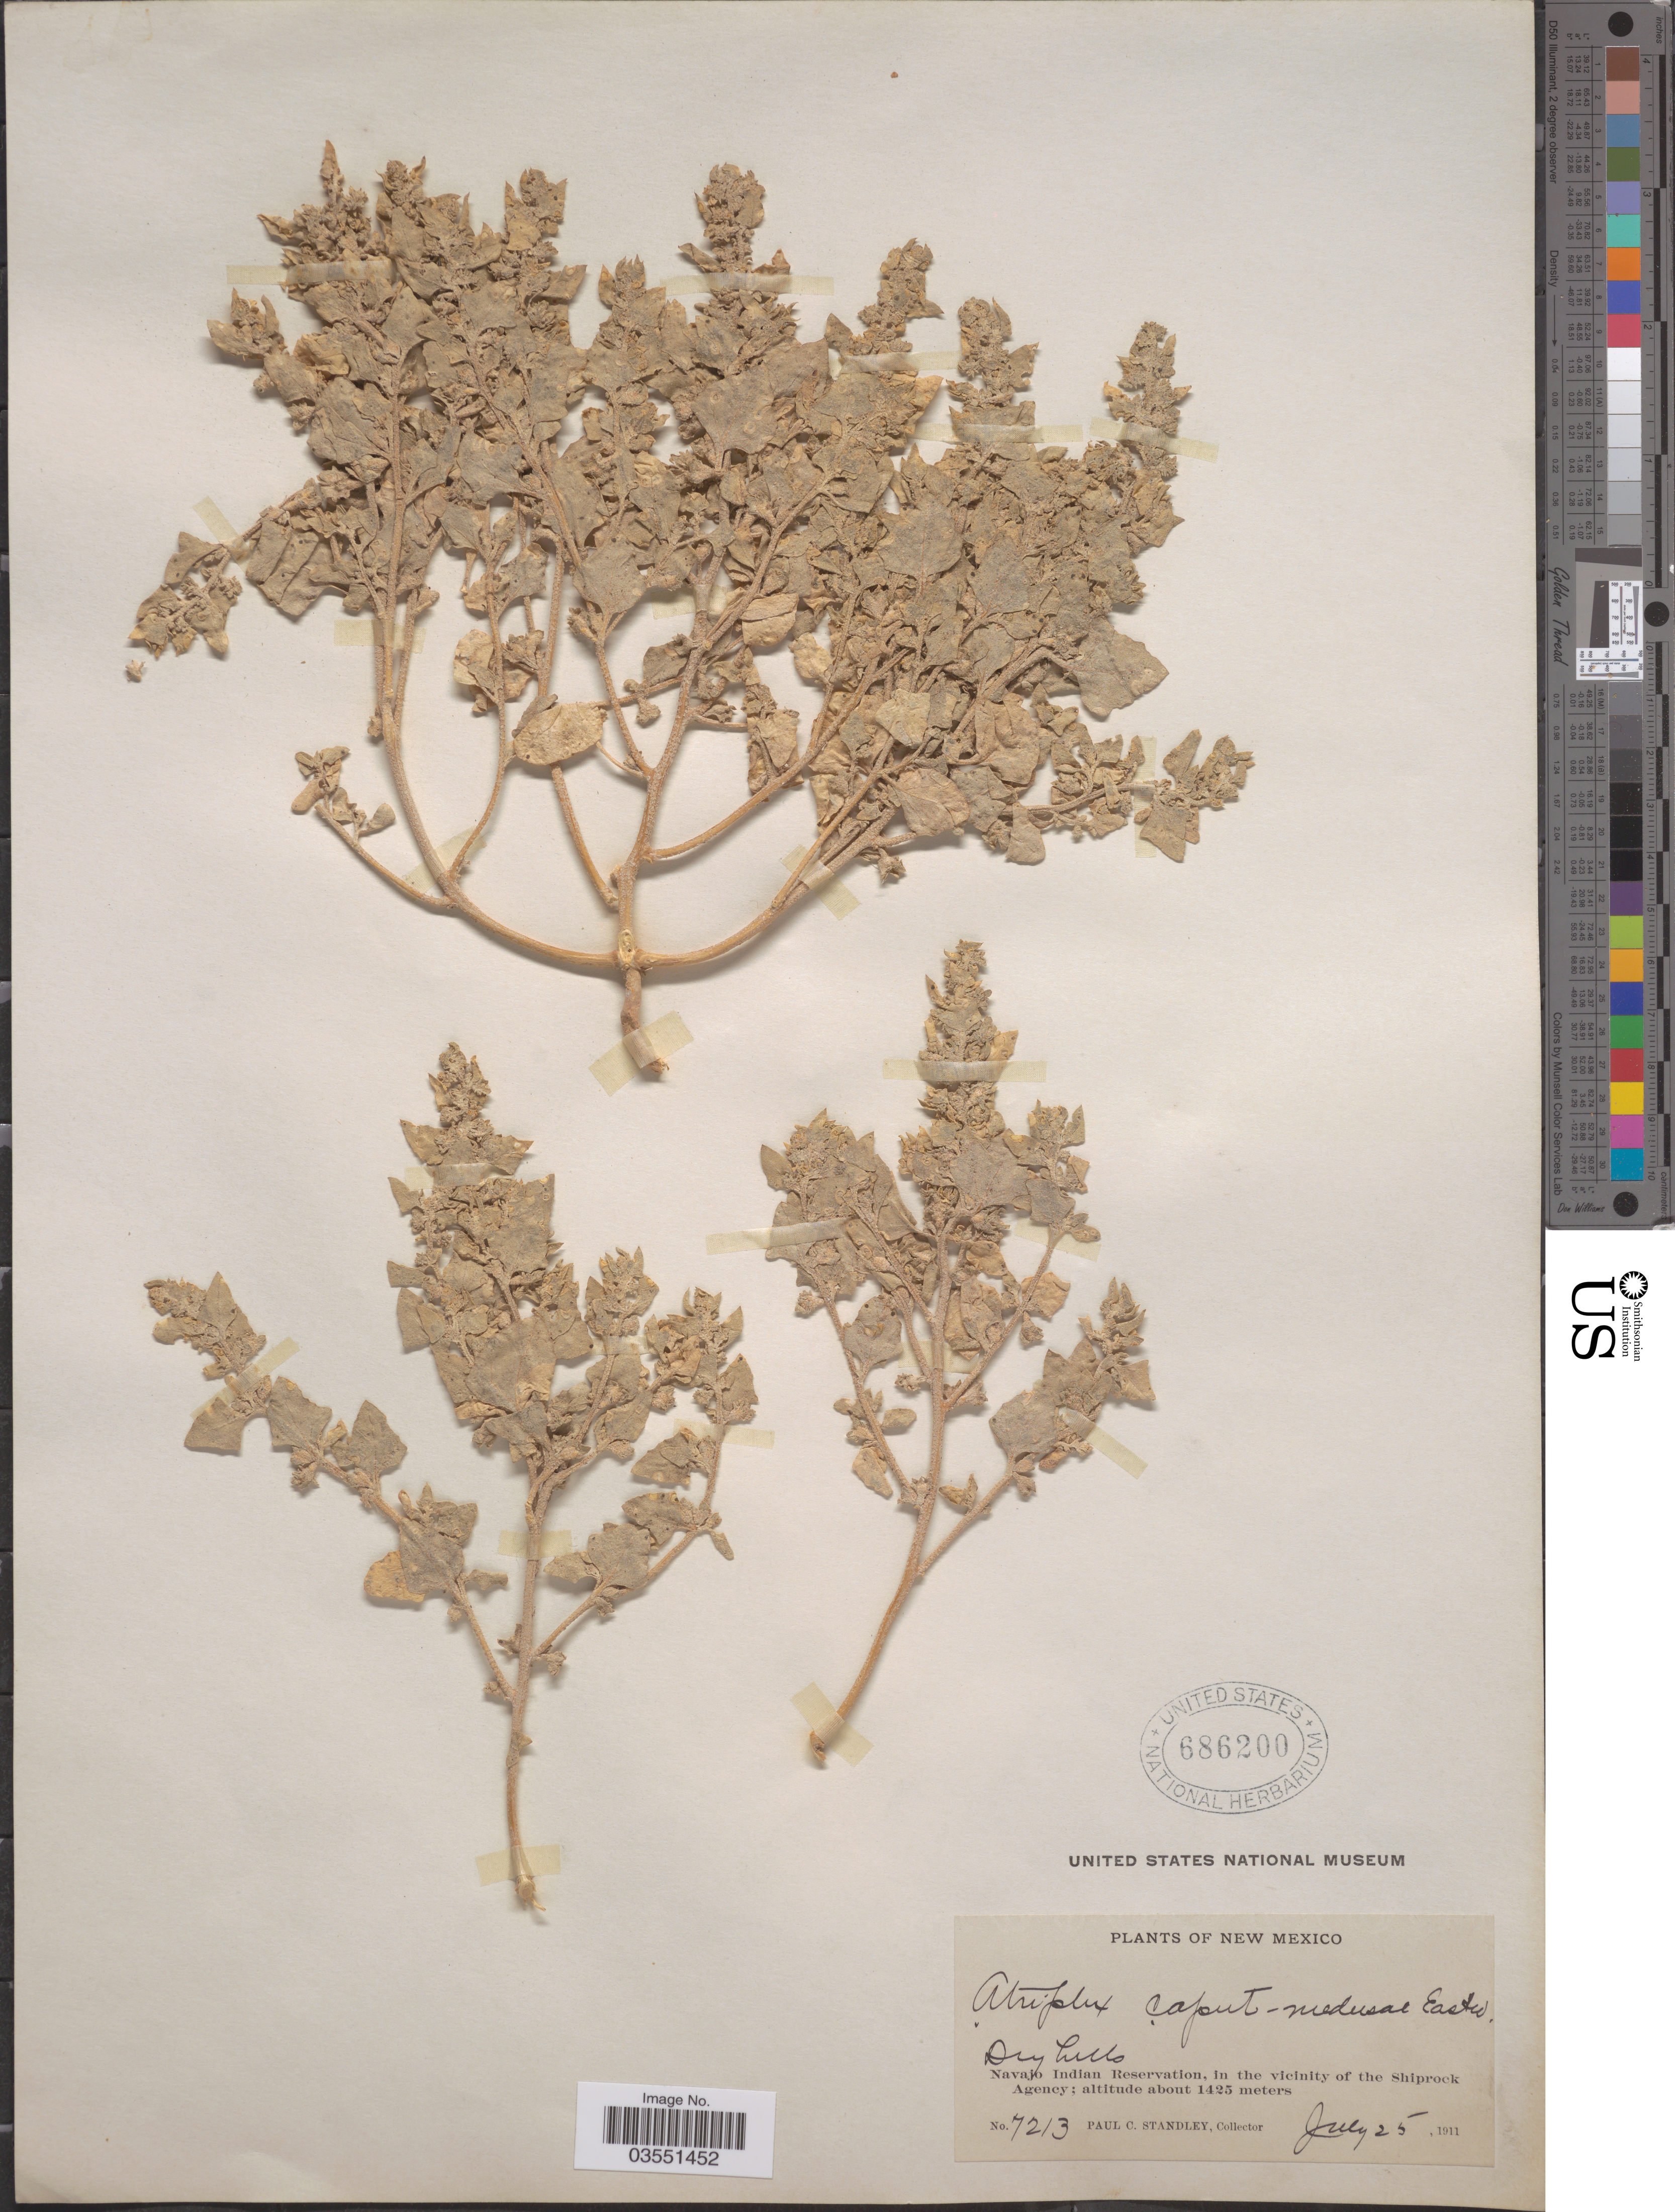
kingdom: Plantae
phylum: Tracheophyta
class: Magnoliopsida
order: Caryophyllales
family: Amaranthaceae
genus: Atriplex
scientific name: Atriplex caput-medusae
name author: Eastw.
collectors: P. C. Standley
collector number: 7213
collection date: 1911-07-25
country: United States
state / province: New Mexico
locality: Navajo Indian Reservation, in the vicinity of the Shiprock Agency.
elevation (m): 1425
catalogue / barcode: US 686200